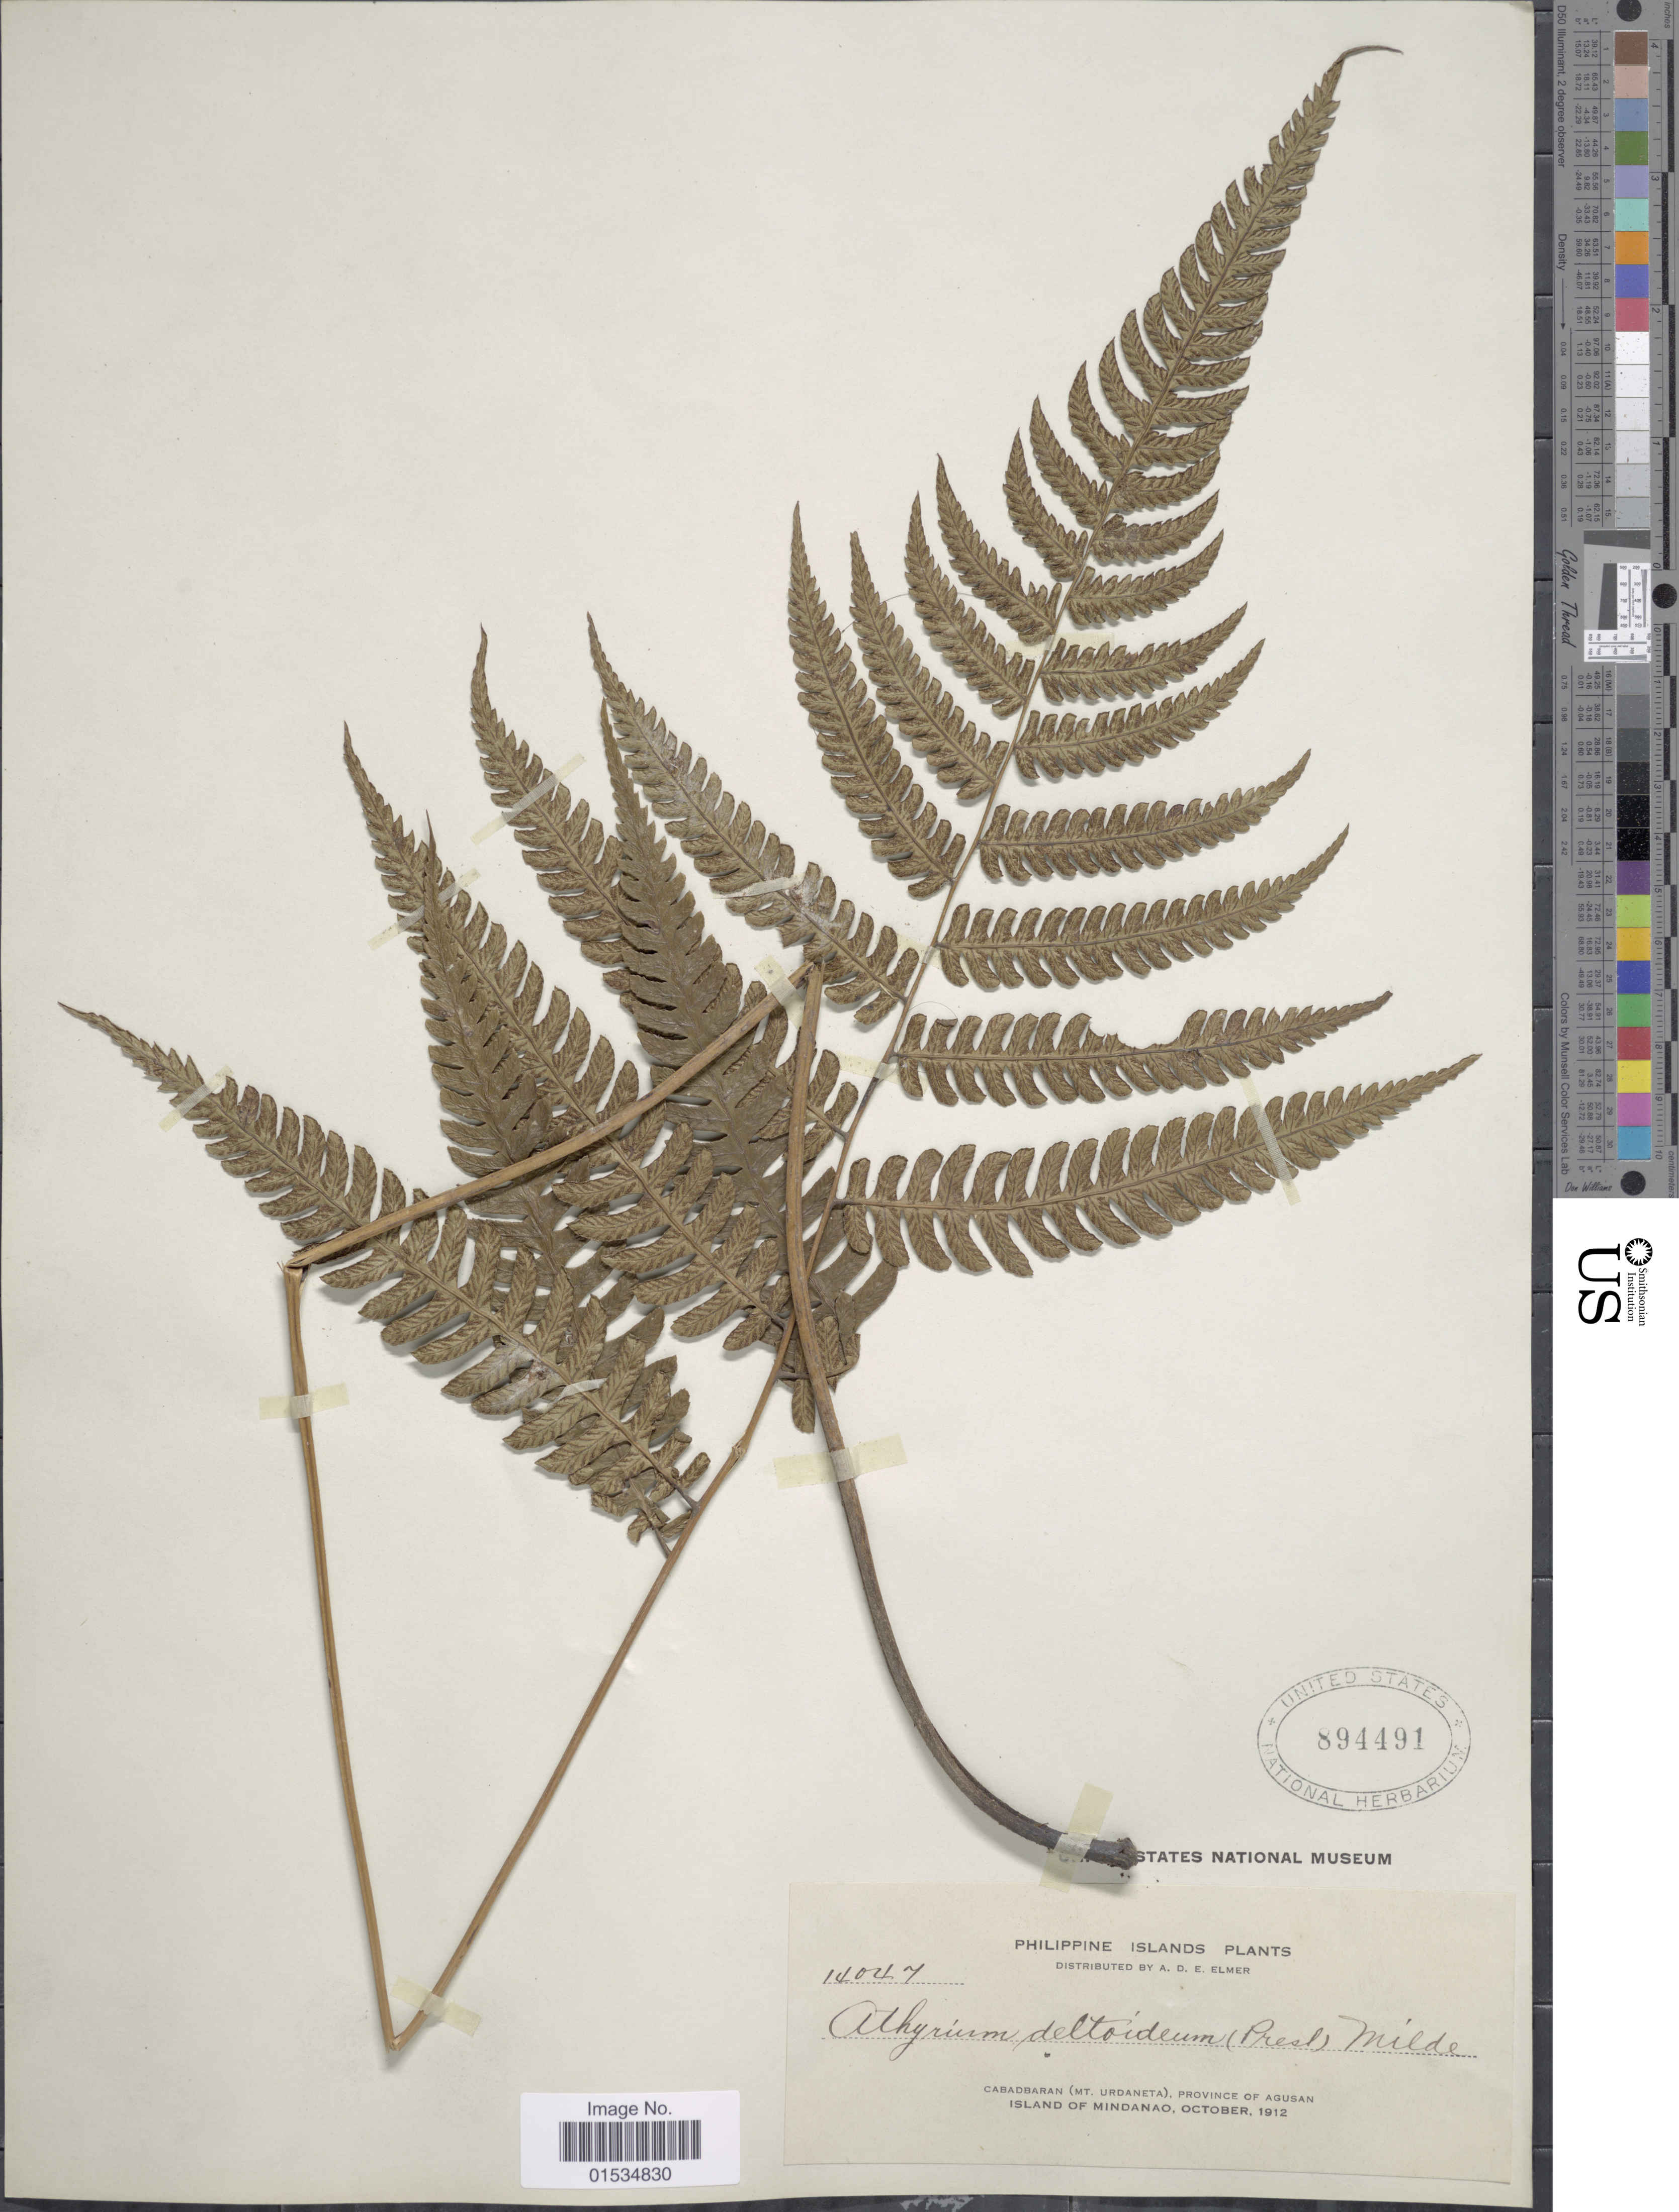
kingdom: Plantae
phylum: Tracheophyta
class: Polypodiopsida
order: Polypodiales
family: Athyriaceae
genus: Diplazium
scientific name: Diplazium deltoideum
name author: (C. Presl) C. Presl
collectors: A. D. E. Elmer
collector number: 14047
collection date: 1912-10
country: Philippines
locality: Cabadbaran (Mt. Urdaneta), Province Agusan, Island of Mindanao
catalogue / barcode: US 894491